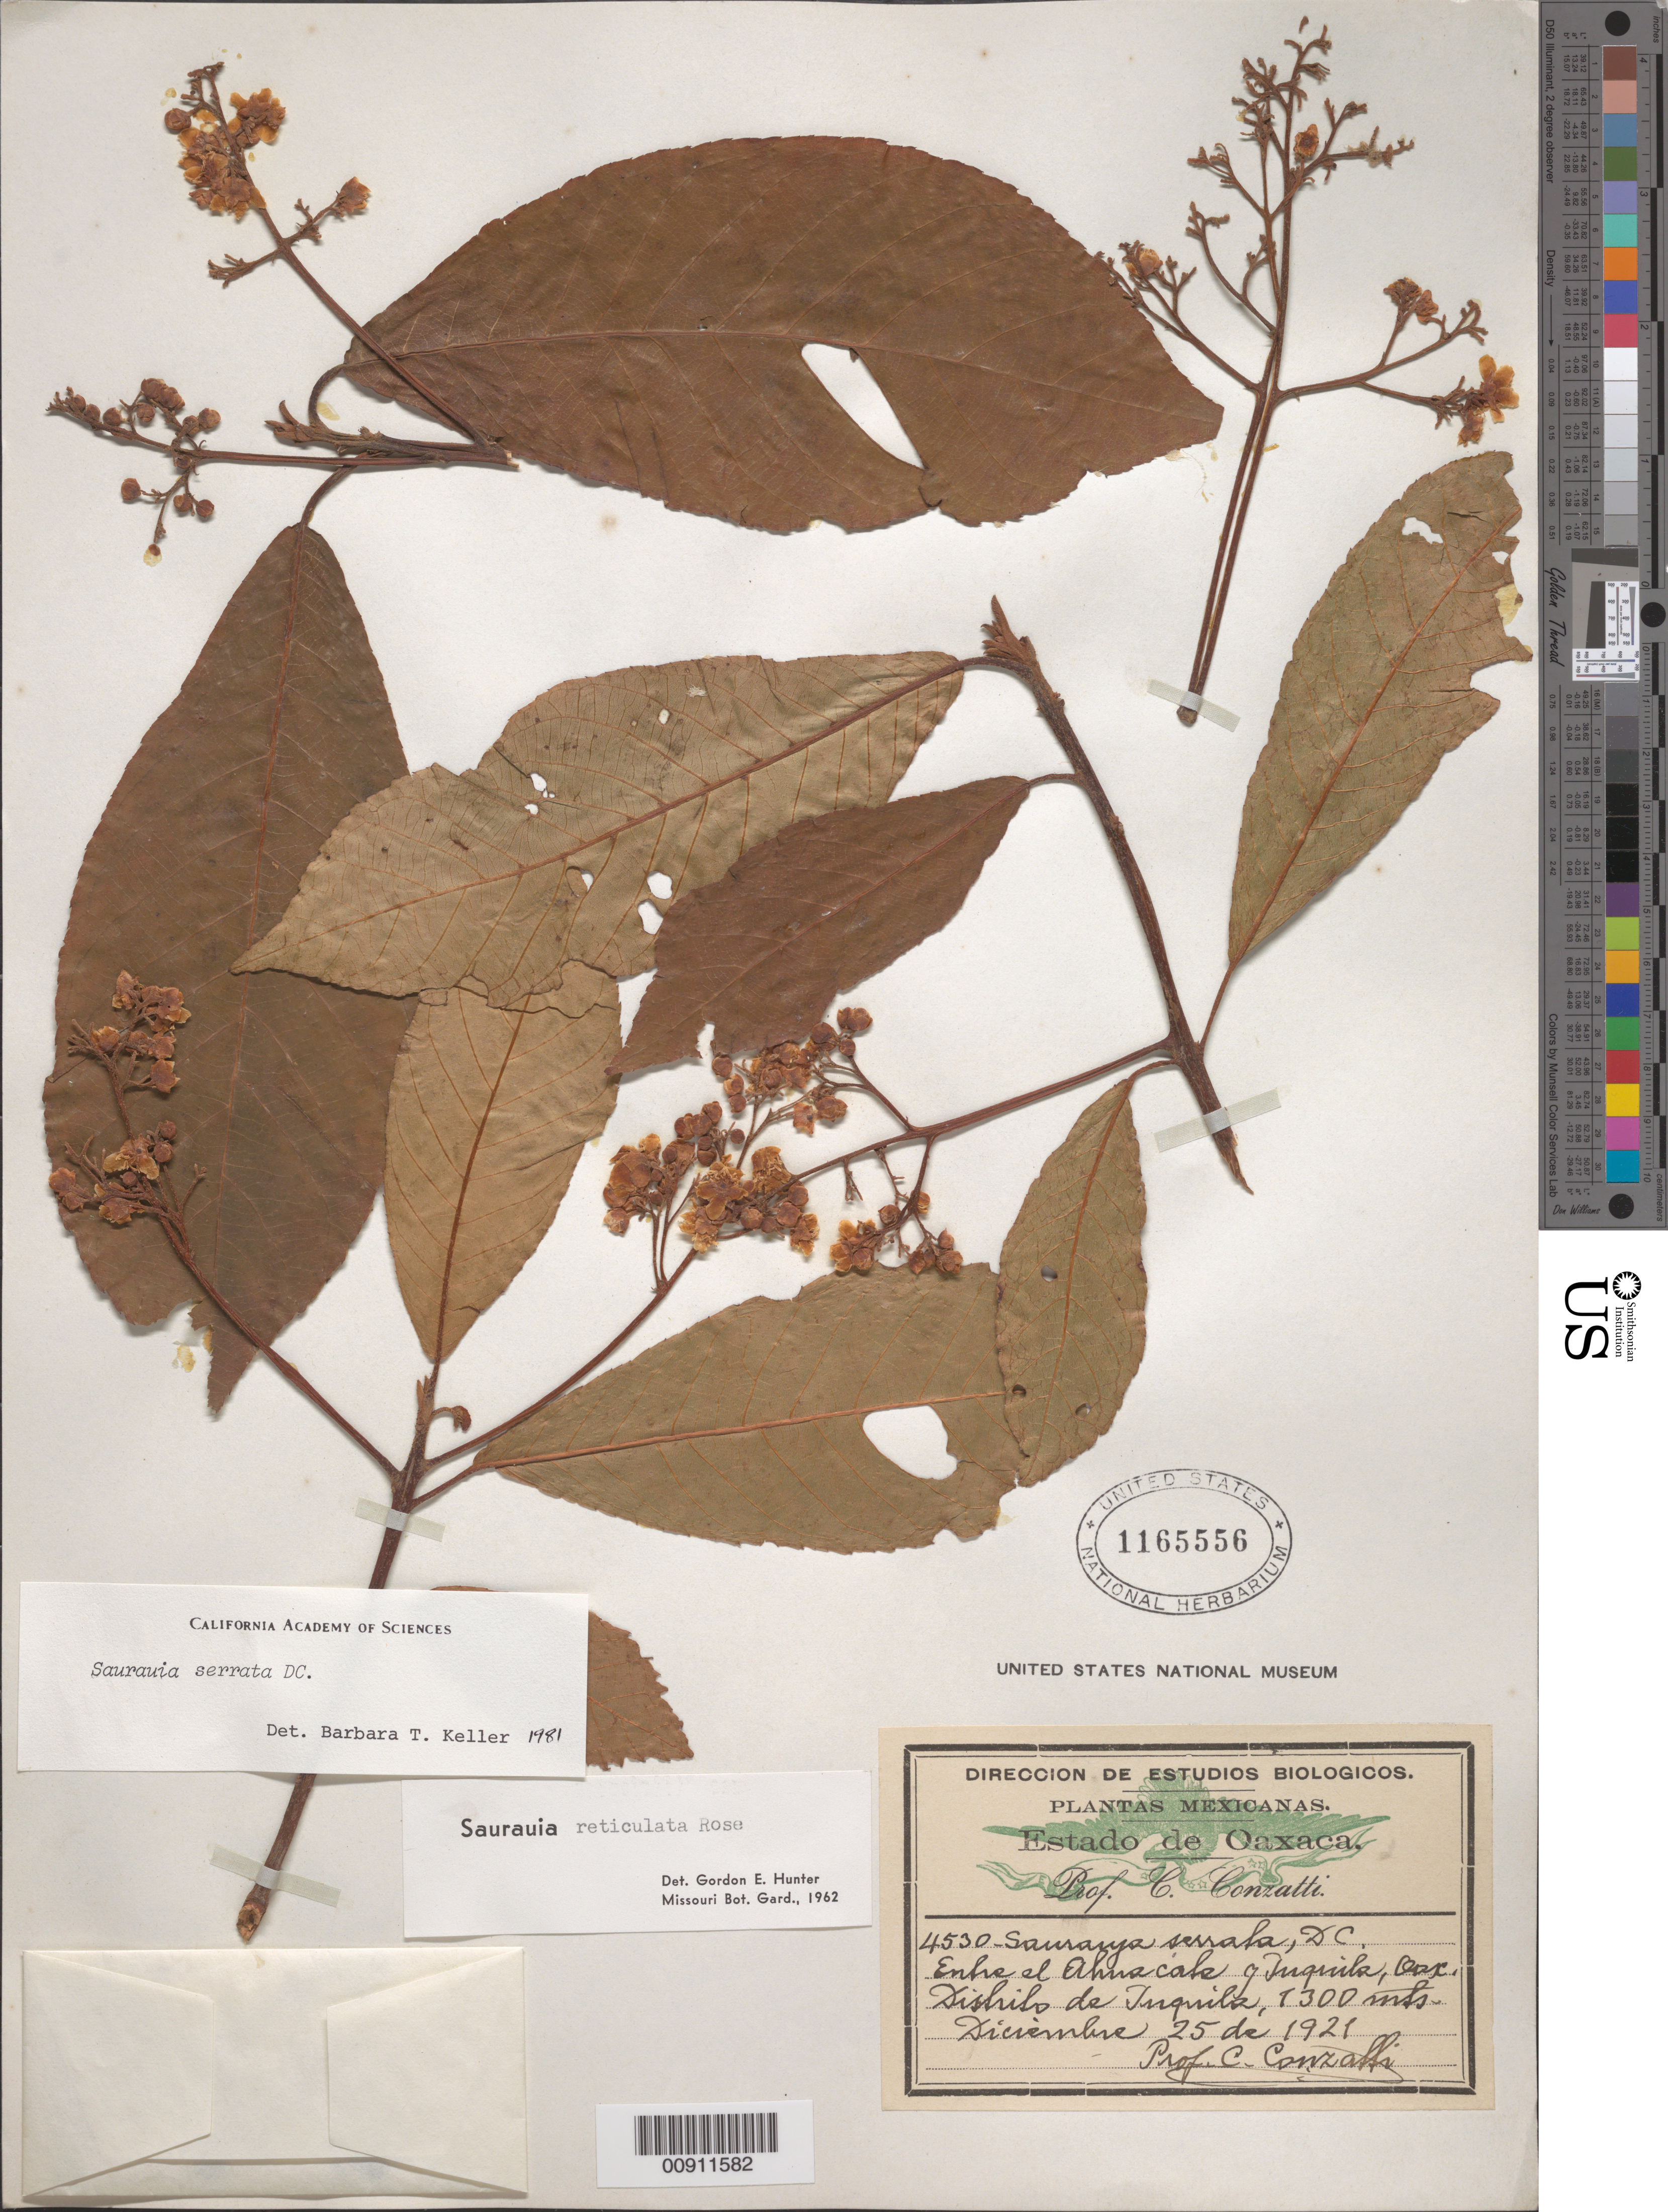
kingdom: Plantae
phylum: Tracheophyta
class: Magnoliopsida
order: Ericales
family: Actinidiaceae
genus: Saurauia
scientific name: Saurauia serrata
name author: DC.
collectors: C. Conzatti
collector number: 4530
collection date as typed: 25 Dec 1921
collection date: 1921-12-25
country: Mexico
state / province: Oaxaca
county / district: Juquila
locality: Entre el Ahuacate y Juquila, Oaxaca. Distrito de Juquila.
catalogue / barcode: US 1165556